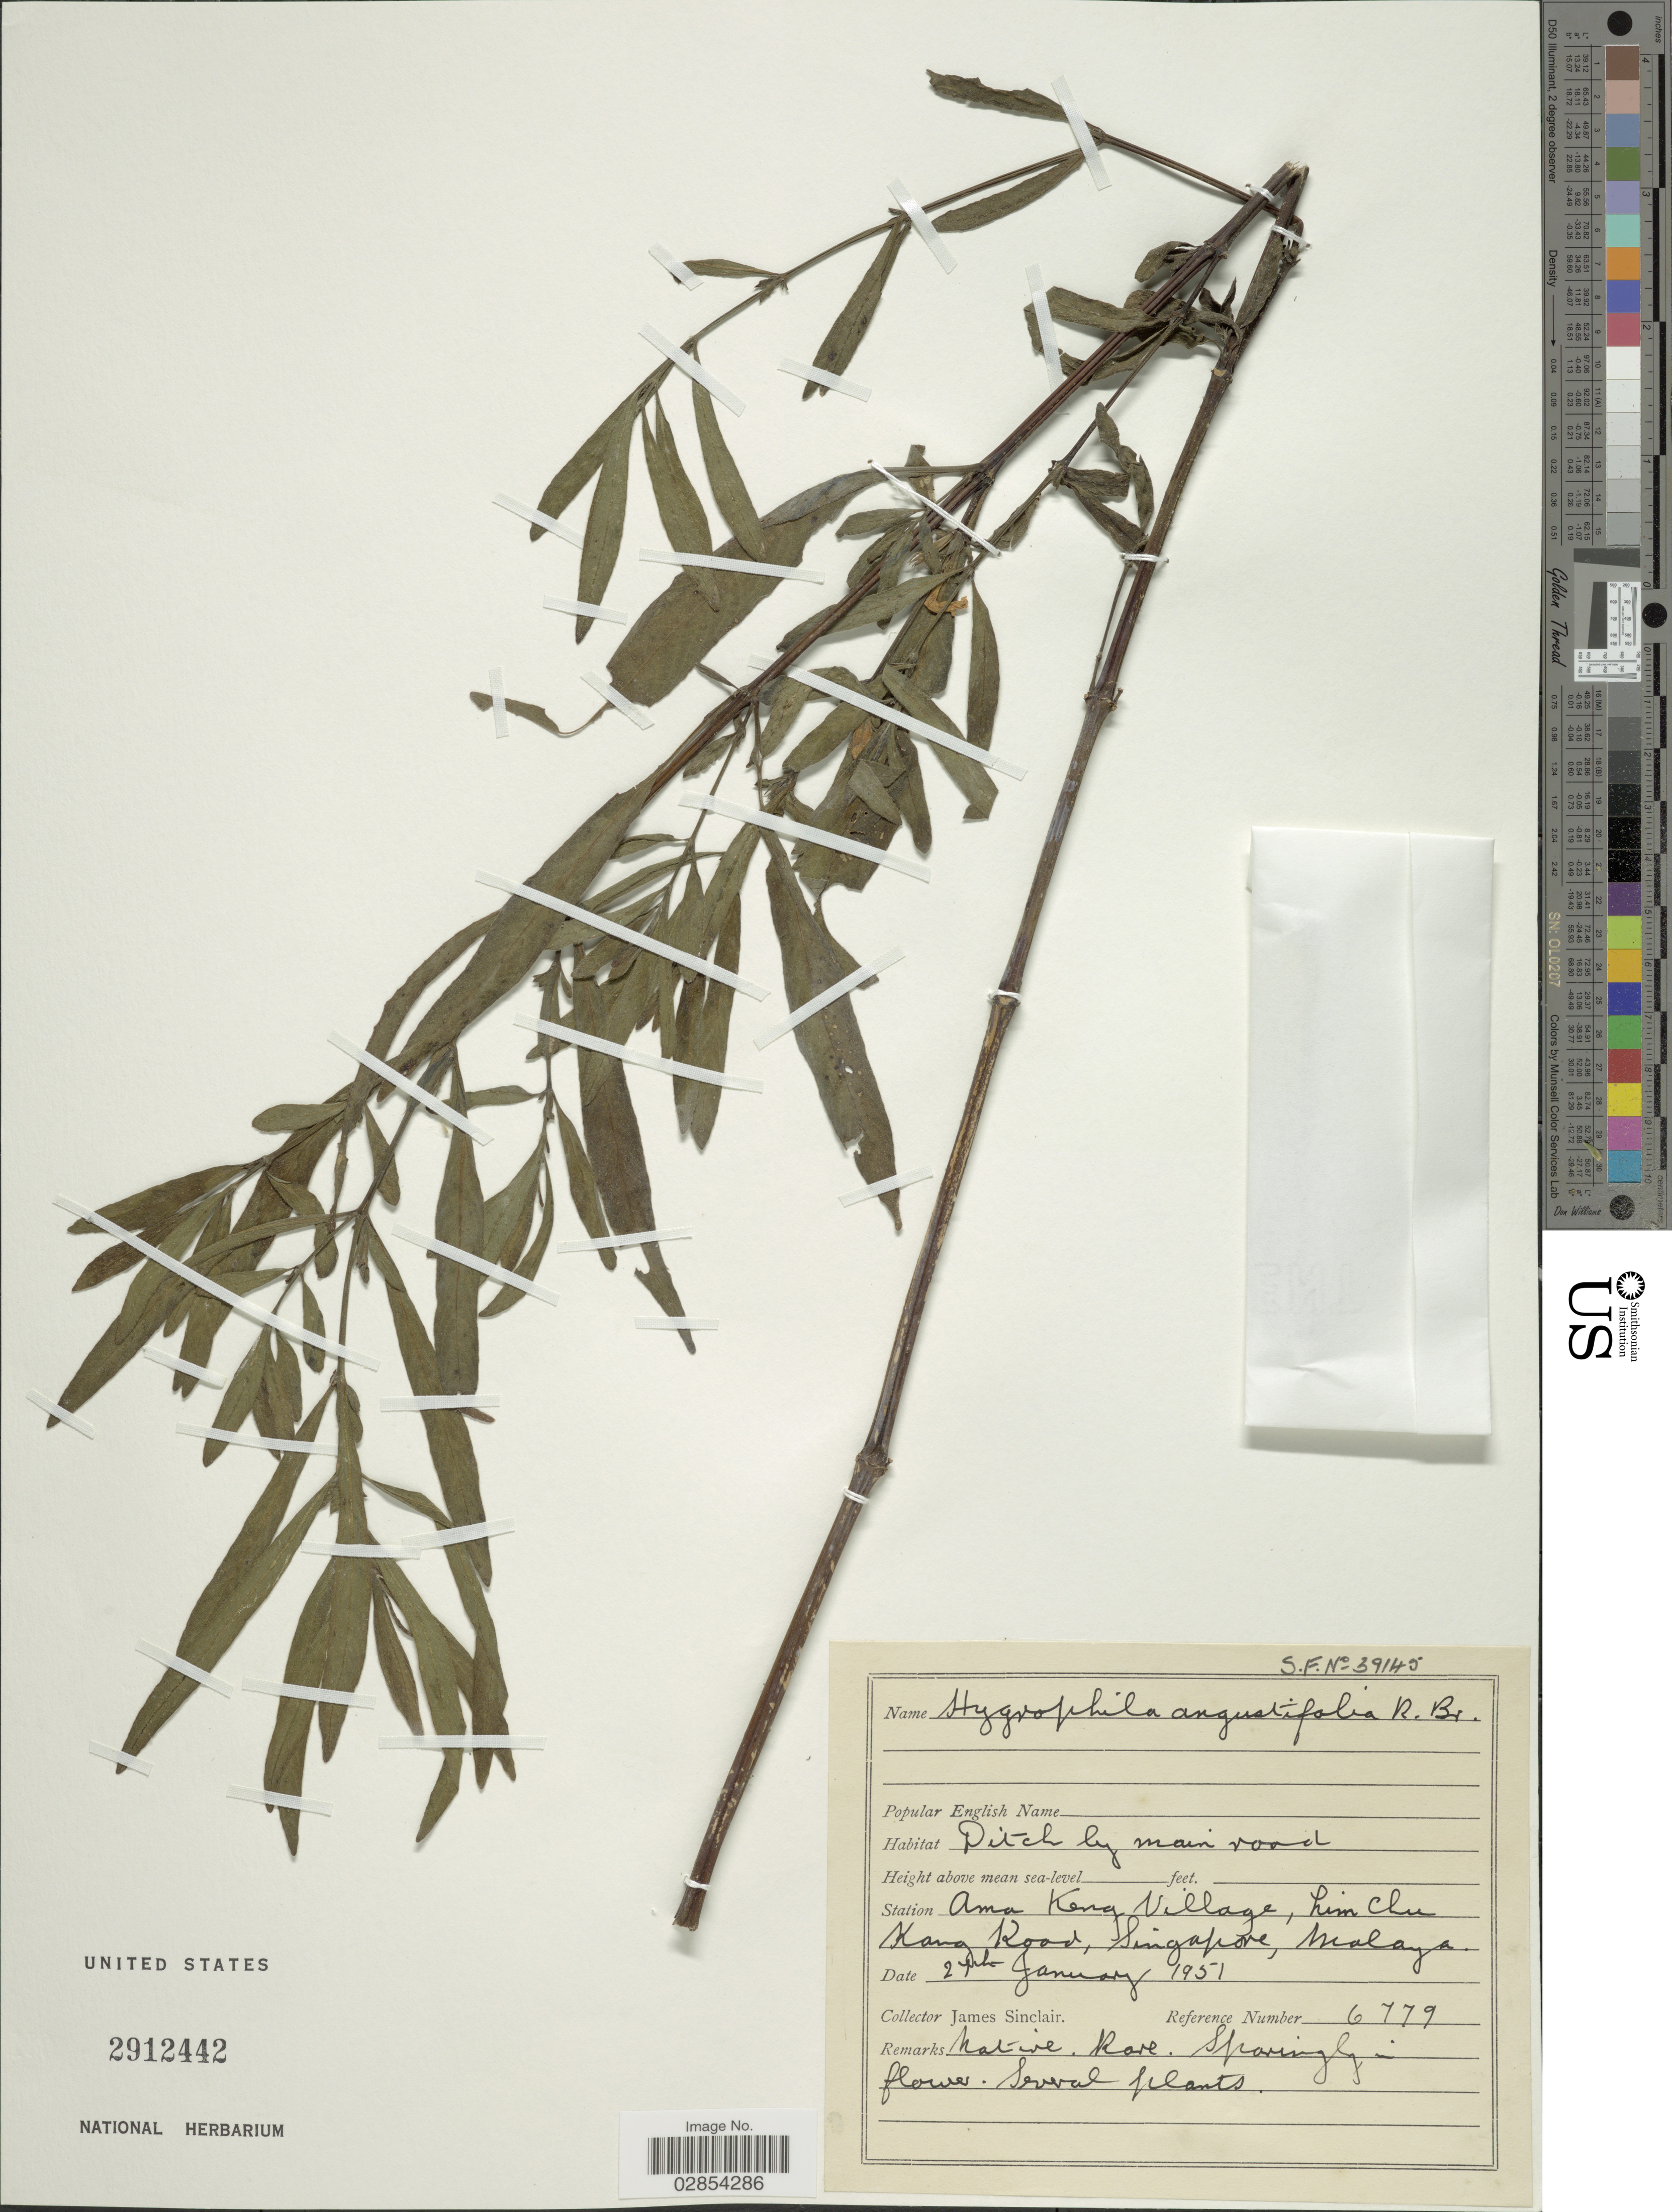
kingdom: Plantae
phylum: Tracheophyta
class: Magnoliopsida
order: Lamiales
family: Acanthaceae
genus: Hygrophila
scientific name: Hygrophila angustifolia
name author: R. Br.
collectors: J. Sinclair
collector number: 6779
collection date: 1951-01-27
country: Singapore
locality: Ama Keng Village, Lim Chu Kang Road, Malaya.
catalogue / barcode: US 2912442